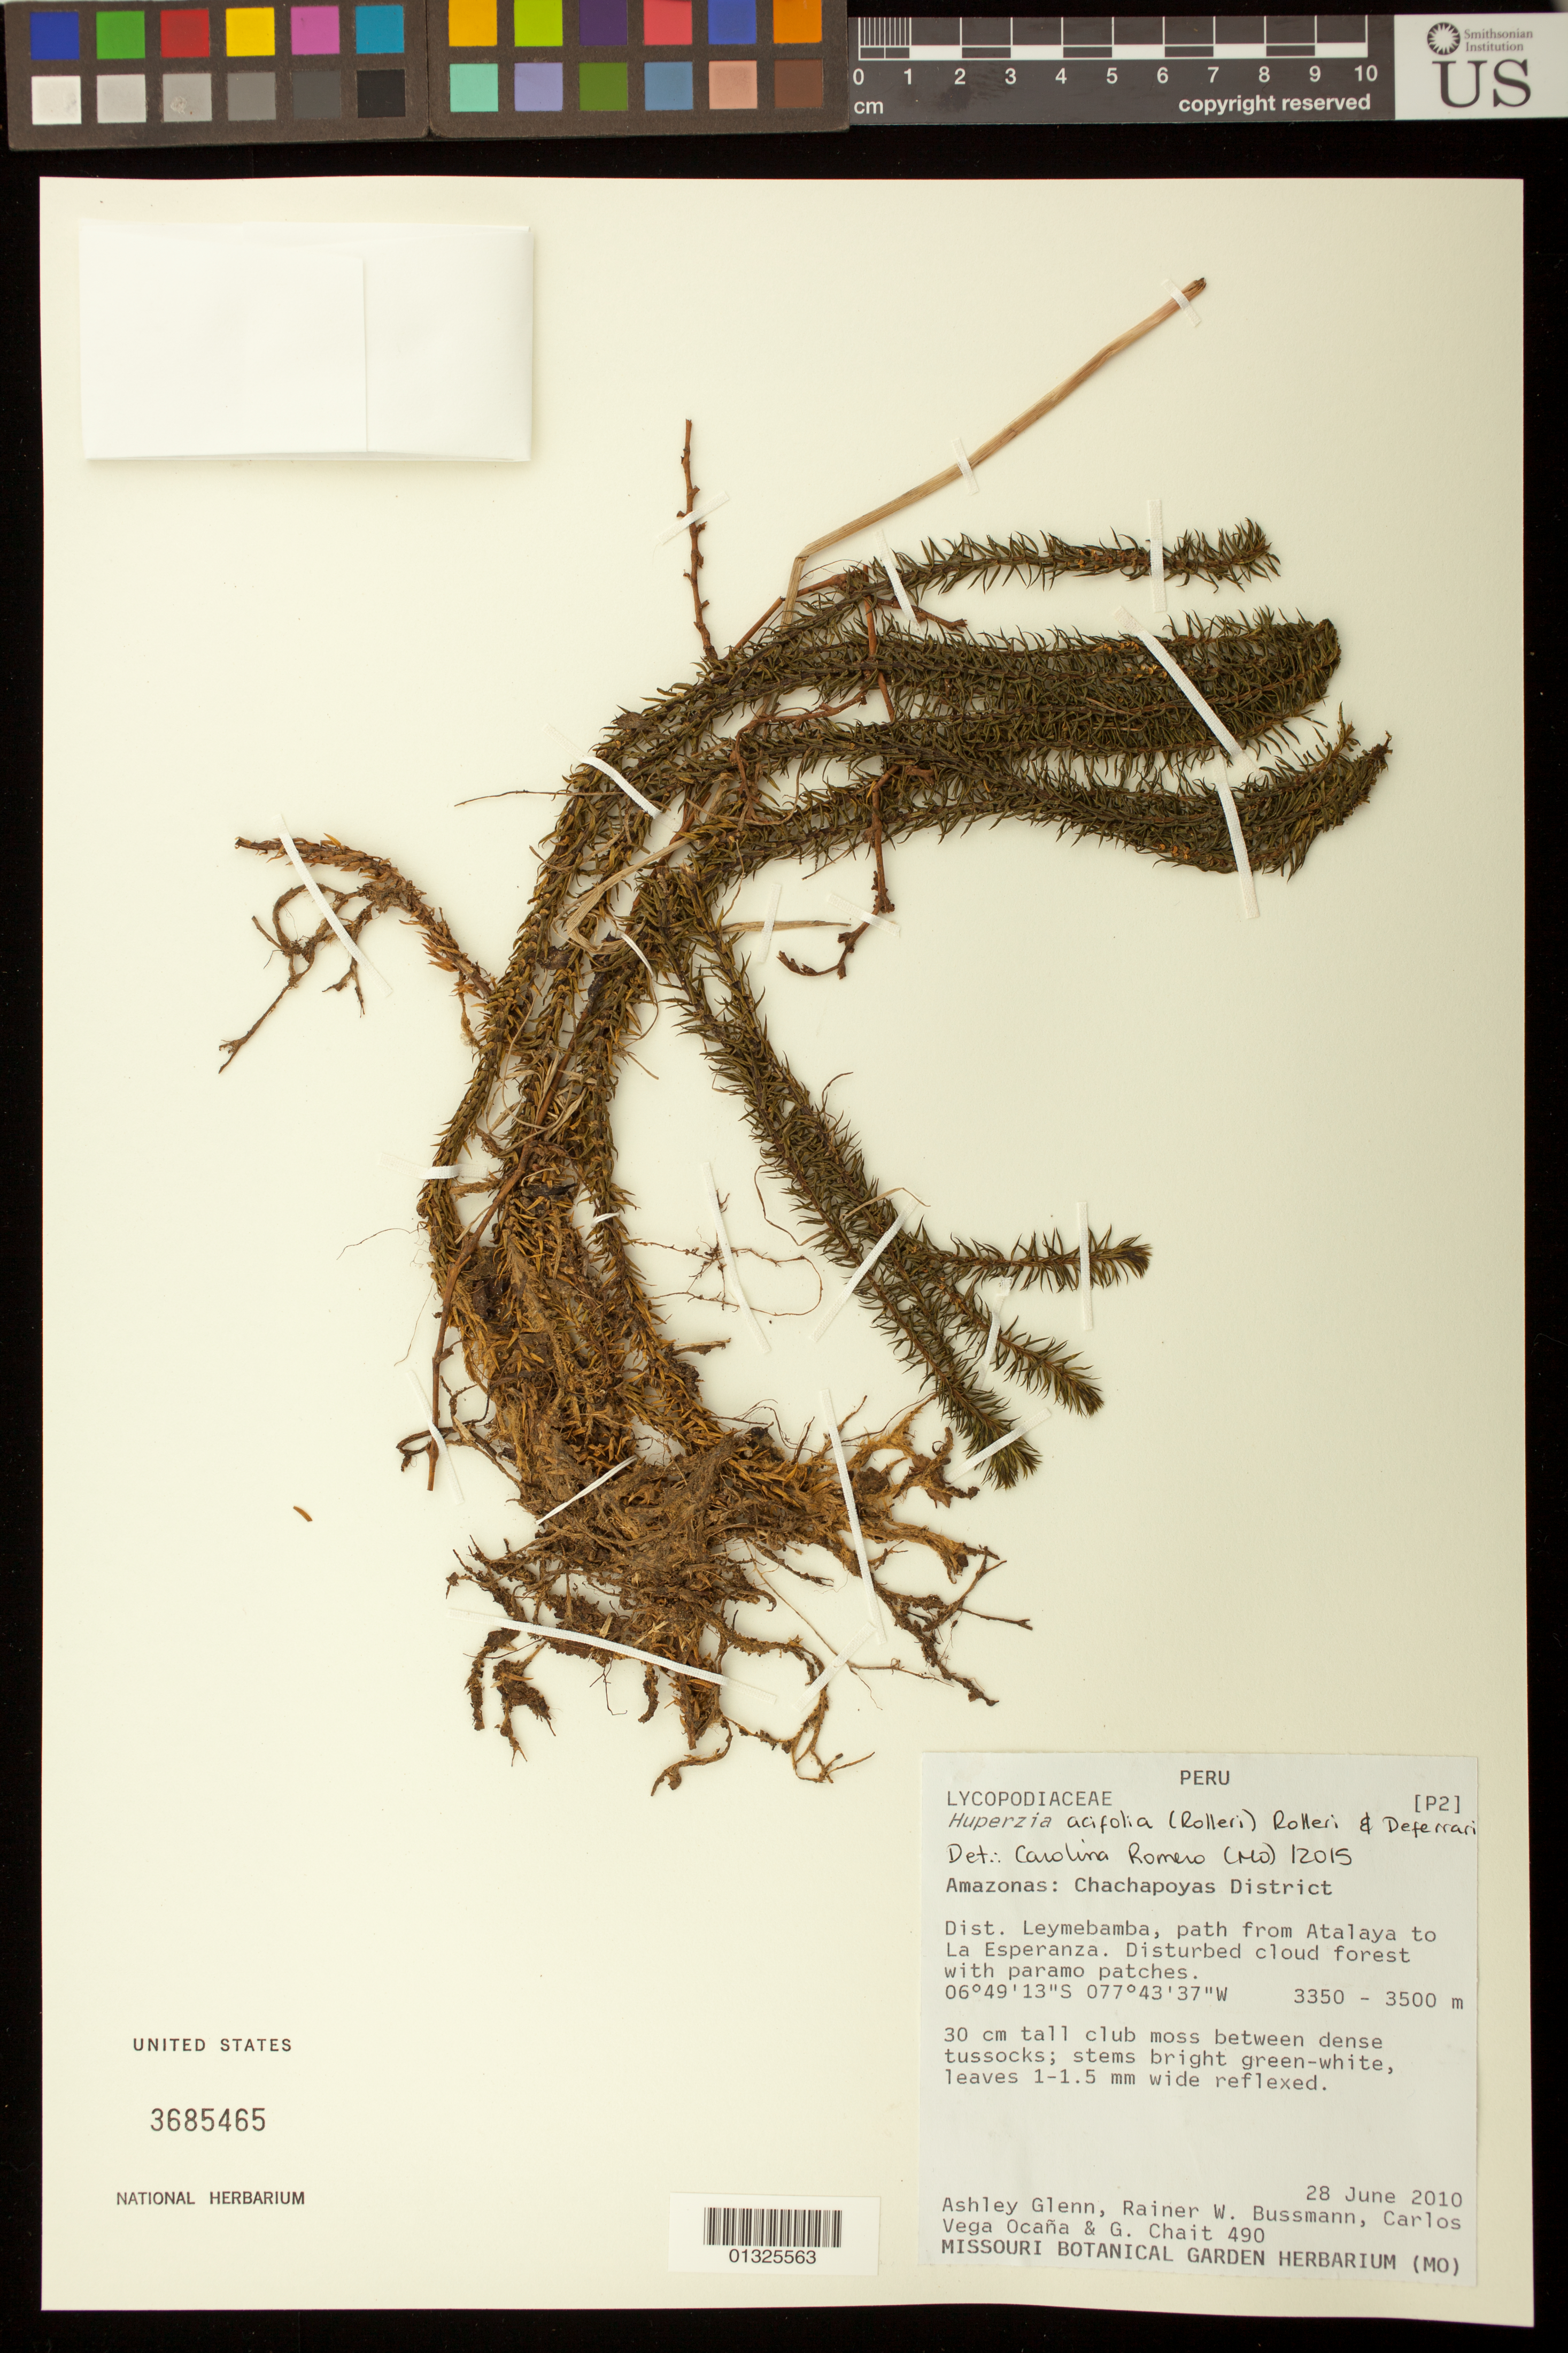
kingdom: Plantae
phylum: Tracheophyta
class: Lycopodiopsida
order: Lycopodiales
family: Lycopodiaceae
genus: Phlegmariurus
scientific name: Phlegmariurus acifolius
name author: (Rolleri) B. Øllg.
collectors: A. Glenn, R. W. Bussmann, C. Vega Ocaña & G. Chait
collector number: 490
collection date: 2010-06-28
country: Peru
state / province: Amazonas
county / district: Chachapoyas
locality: Leymebamba District, path from Atalaya to La Esperanza.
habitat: Disturbed cloud forest with paramo patches.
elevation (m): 3350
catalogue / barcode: US 3685465